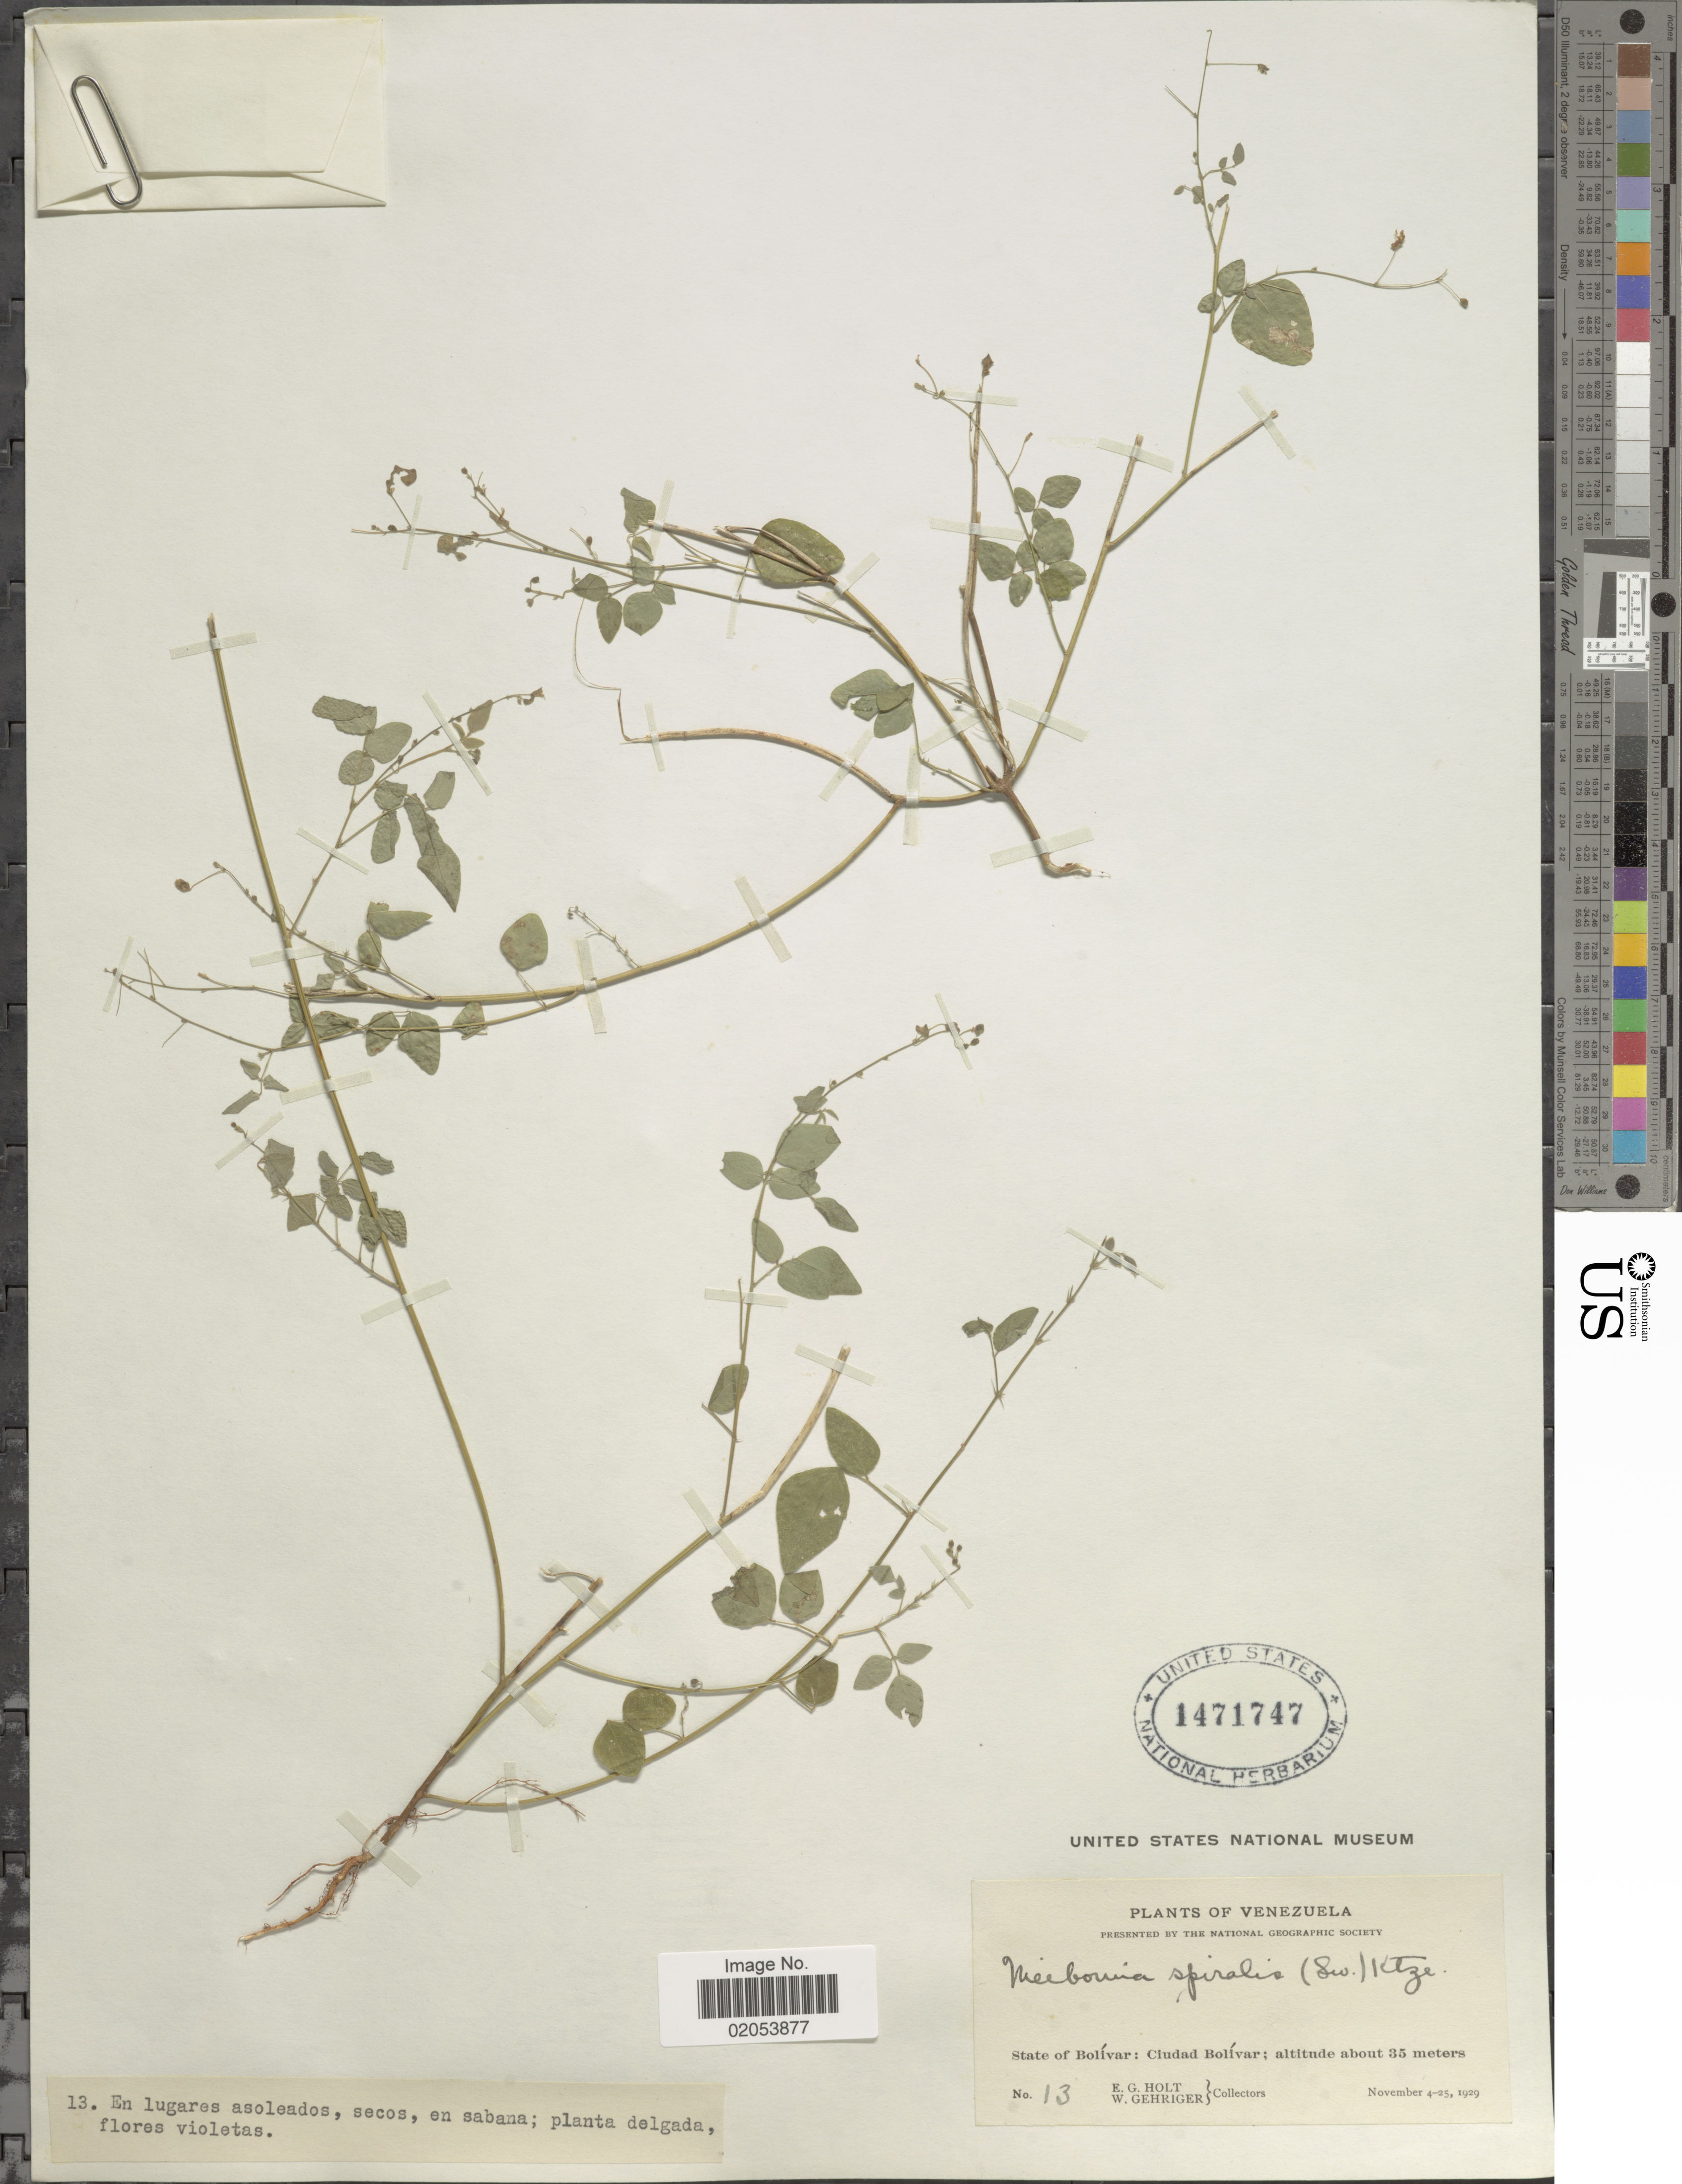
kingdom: Plantae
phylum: Tracheophyta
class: Magnoliopsida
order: Fabales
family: Fabaceae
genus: Desmodium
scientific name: Desmodium procumbens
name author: (Mill.) Hitchc.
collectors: E. G. Holt & W. Gehriger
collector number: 13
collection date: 1929-11-04/1929-11-25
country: Venezuela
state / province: Bolivar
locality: Ciudad Bolivar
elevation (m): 35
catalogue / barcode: US 1471747